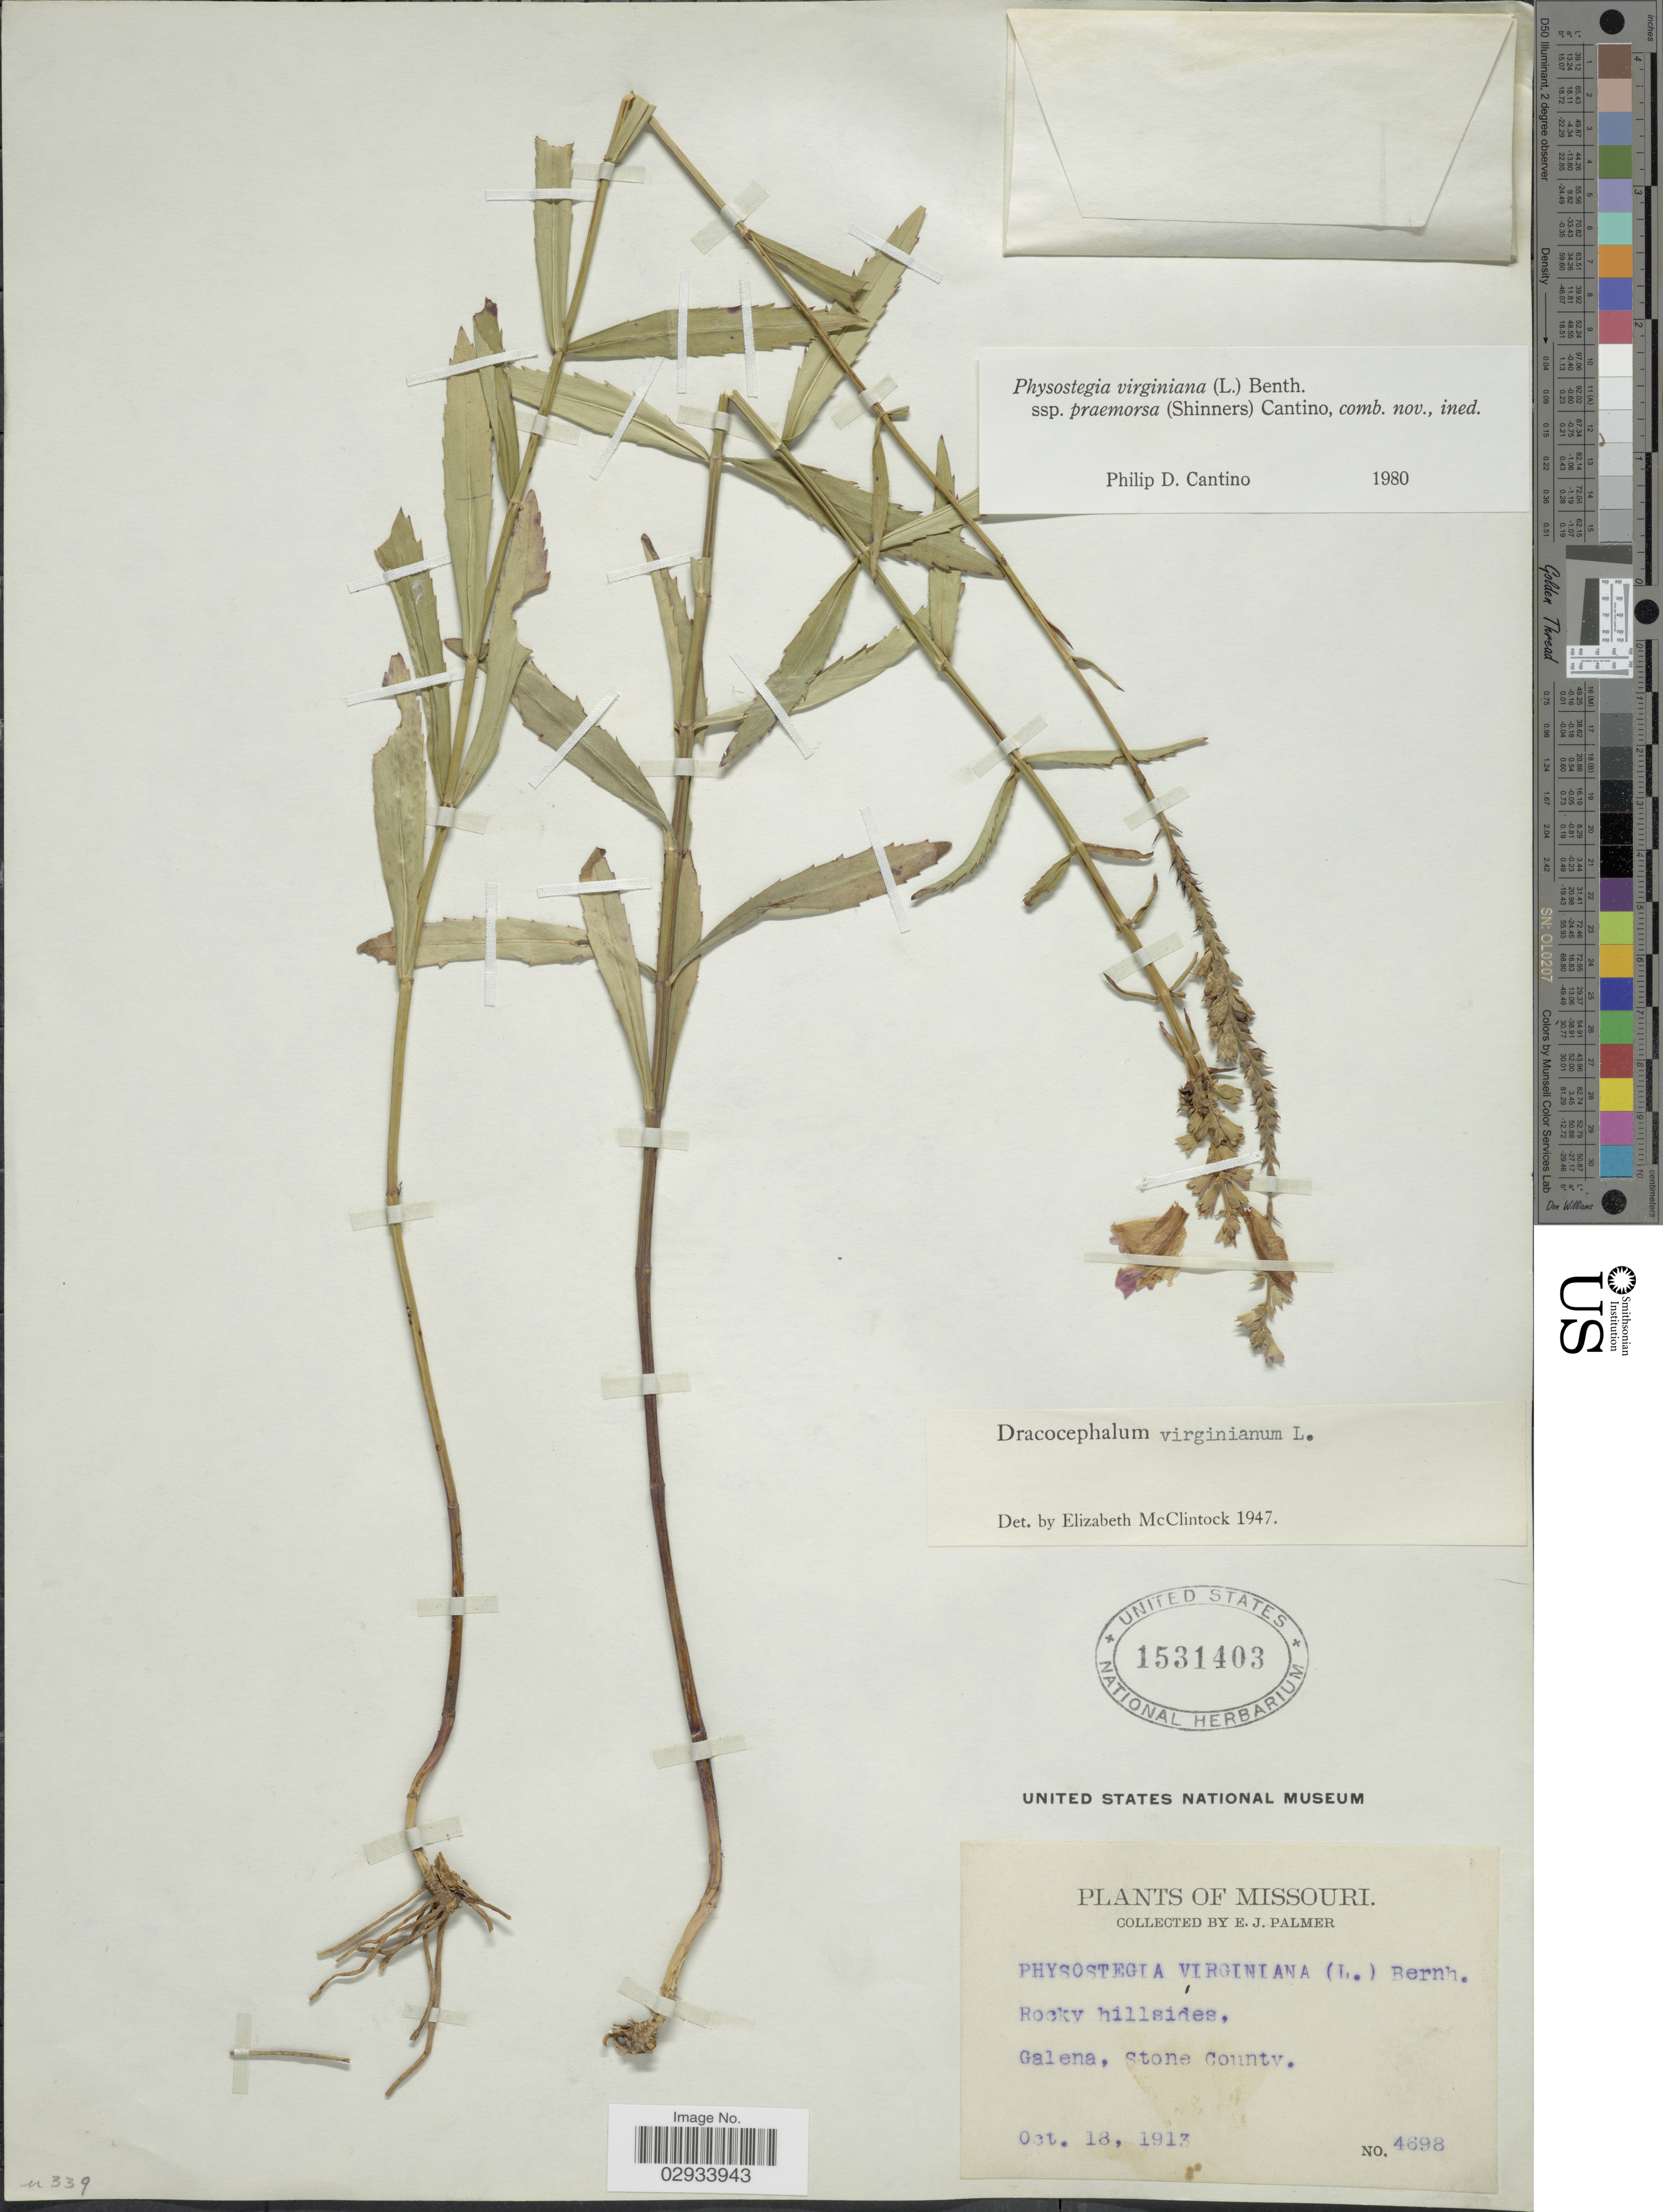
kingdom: Plantae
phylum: Tracheophyta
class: Magnoliopsida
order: Lamiales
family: Lamiaceae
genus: Physostegia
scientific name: Physostegia virginiana subsp. praemorsa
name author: (Shinners) P.D. Cantino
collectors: E. J. Palmer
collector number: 4698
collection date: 1913-10-18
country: United States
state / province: Missouri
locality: Galena, Stone County.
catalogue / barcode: US 1531403